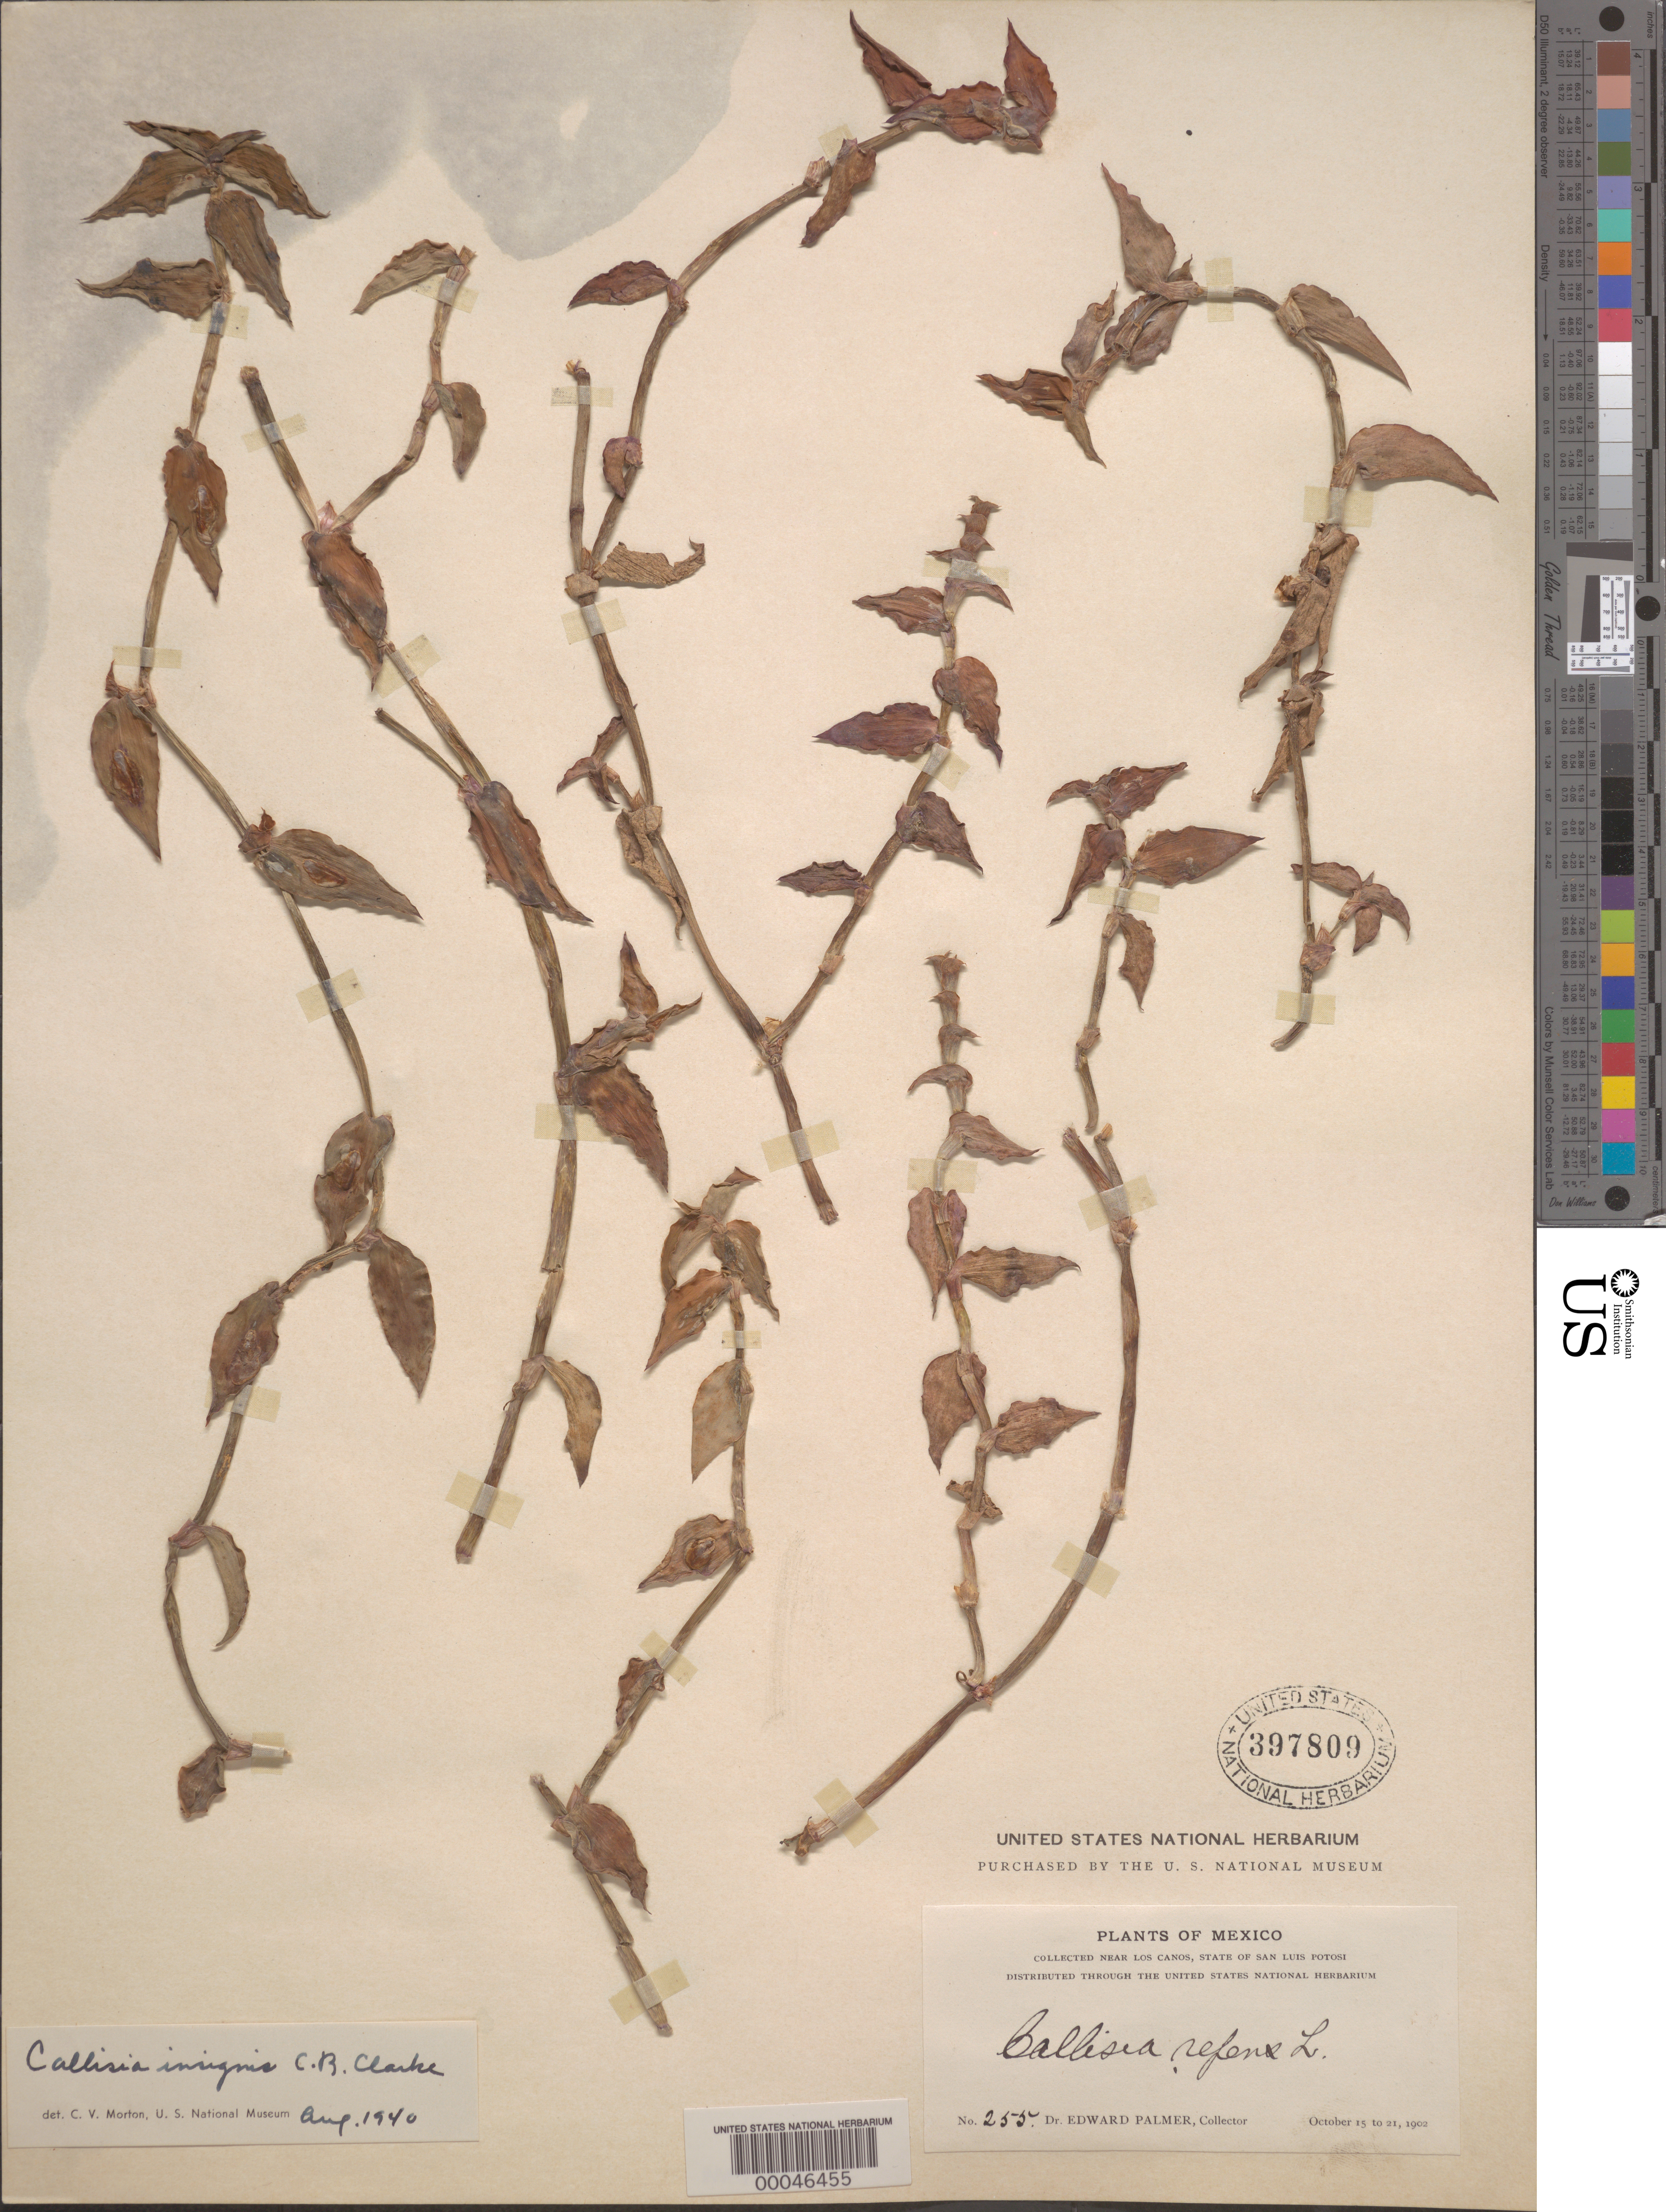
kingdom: Plantae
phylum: Tracheophyta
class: Liliopsida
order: Commelinales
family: Commelinaceae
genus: Callisia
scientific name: Callisia insignis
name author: C.B. Clarke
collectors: E. Palmer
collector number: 255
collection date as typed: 15 Oct 1902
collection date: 1902-10-15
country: Mexico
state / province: San Luis Potosí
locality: Los canos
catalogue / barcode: US 397809